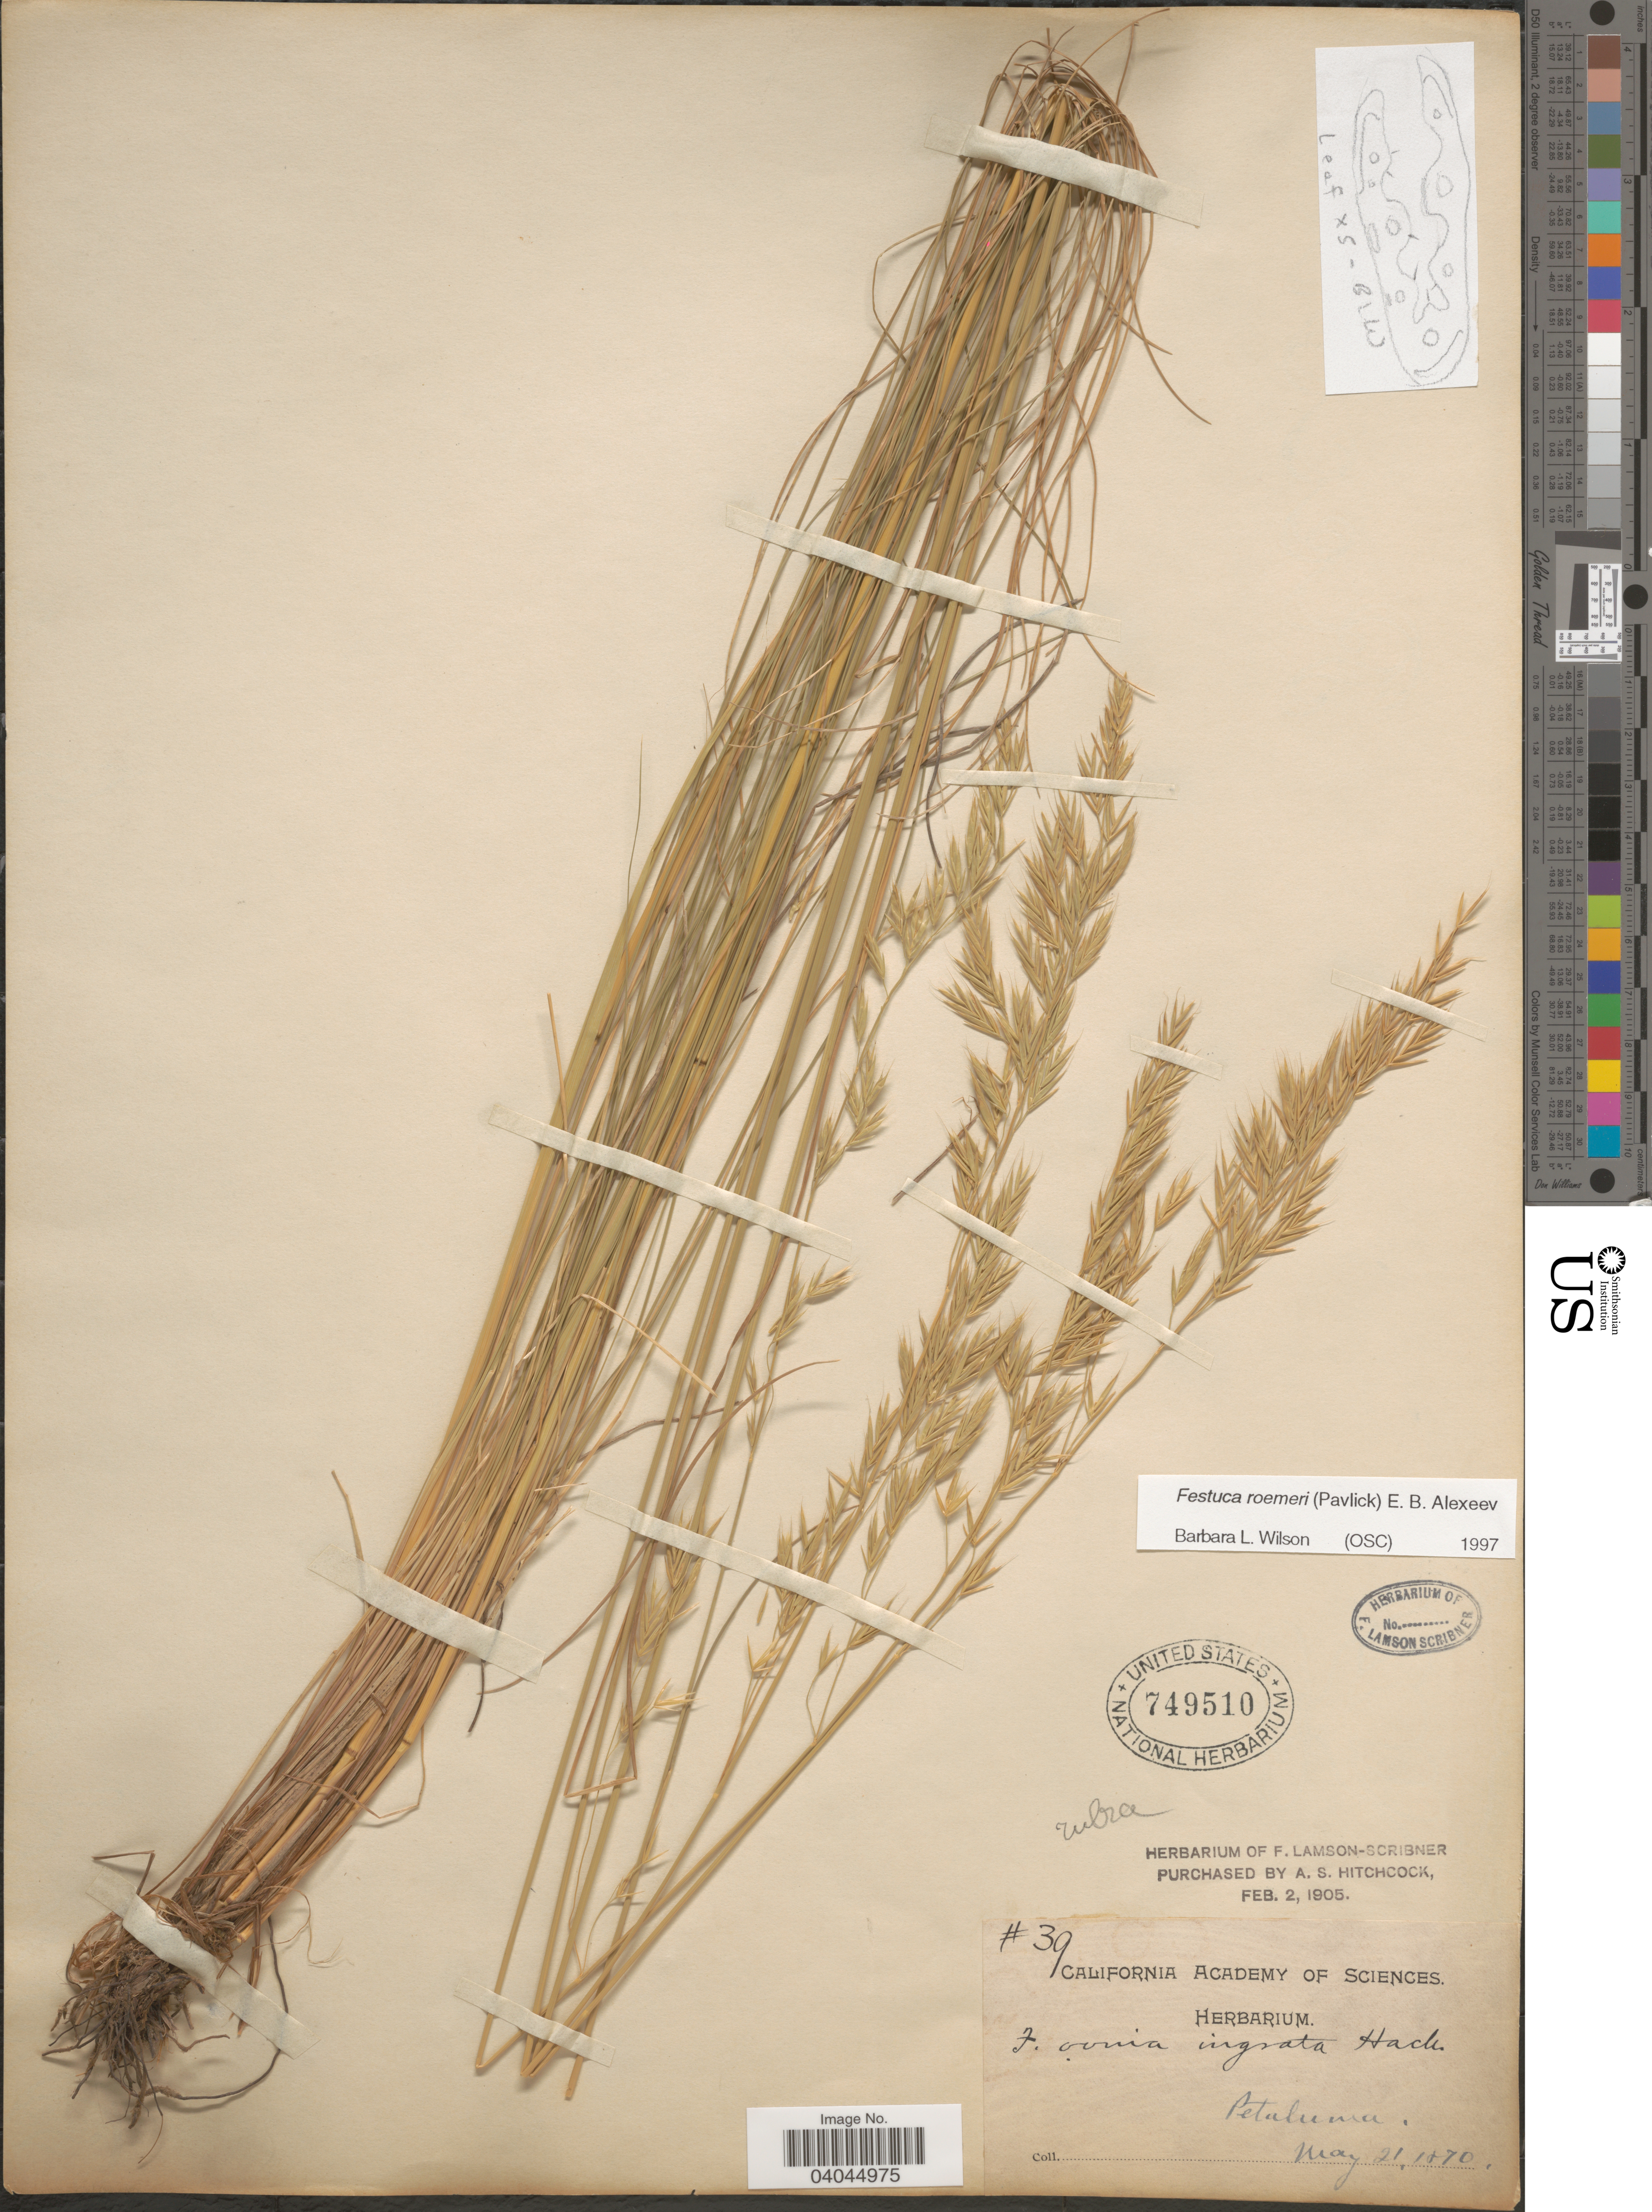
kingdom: Plantae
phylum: Tracheophyta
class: Liliopsida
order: Poales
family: Poaceae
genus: Festuca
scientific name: Festuca roemeri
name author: (Pavlick) E.B. Alexeev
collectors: ex herb. Cal. Academy of Sciences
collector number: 39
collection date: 1870-05-21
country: United States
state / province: California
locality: Petaluma.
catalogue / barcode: US 749510